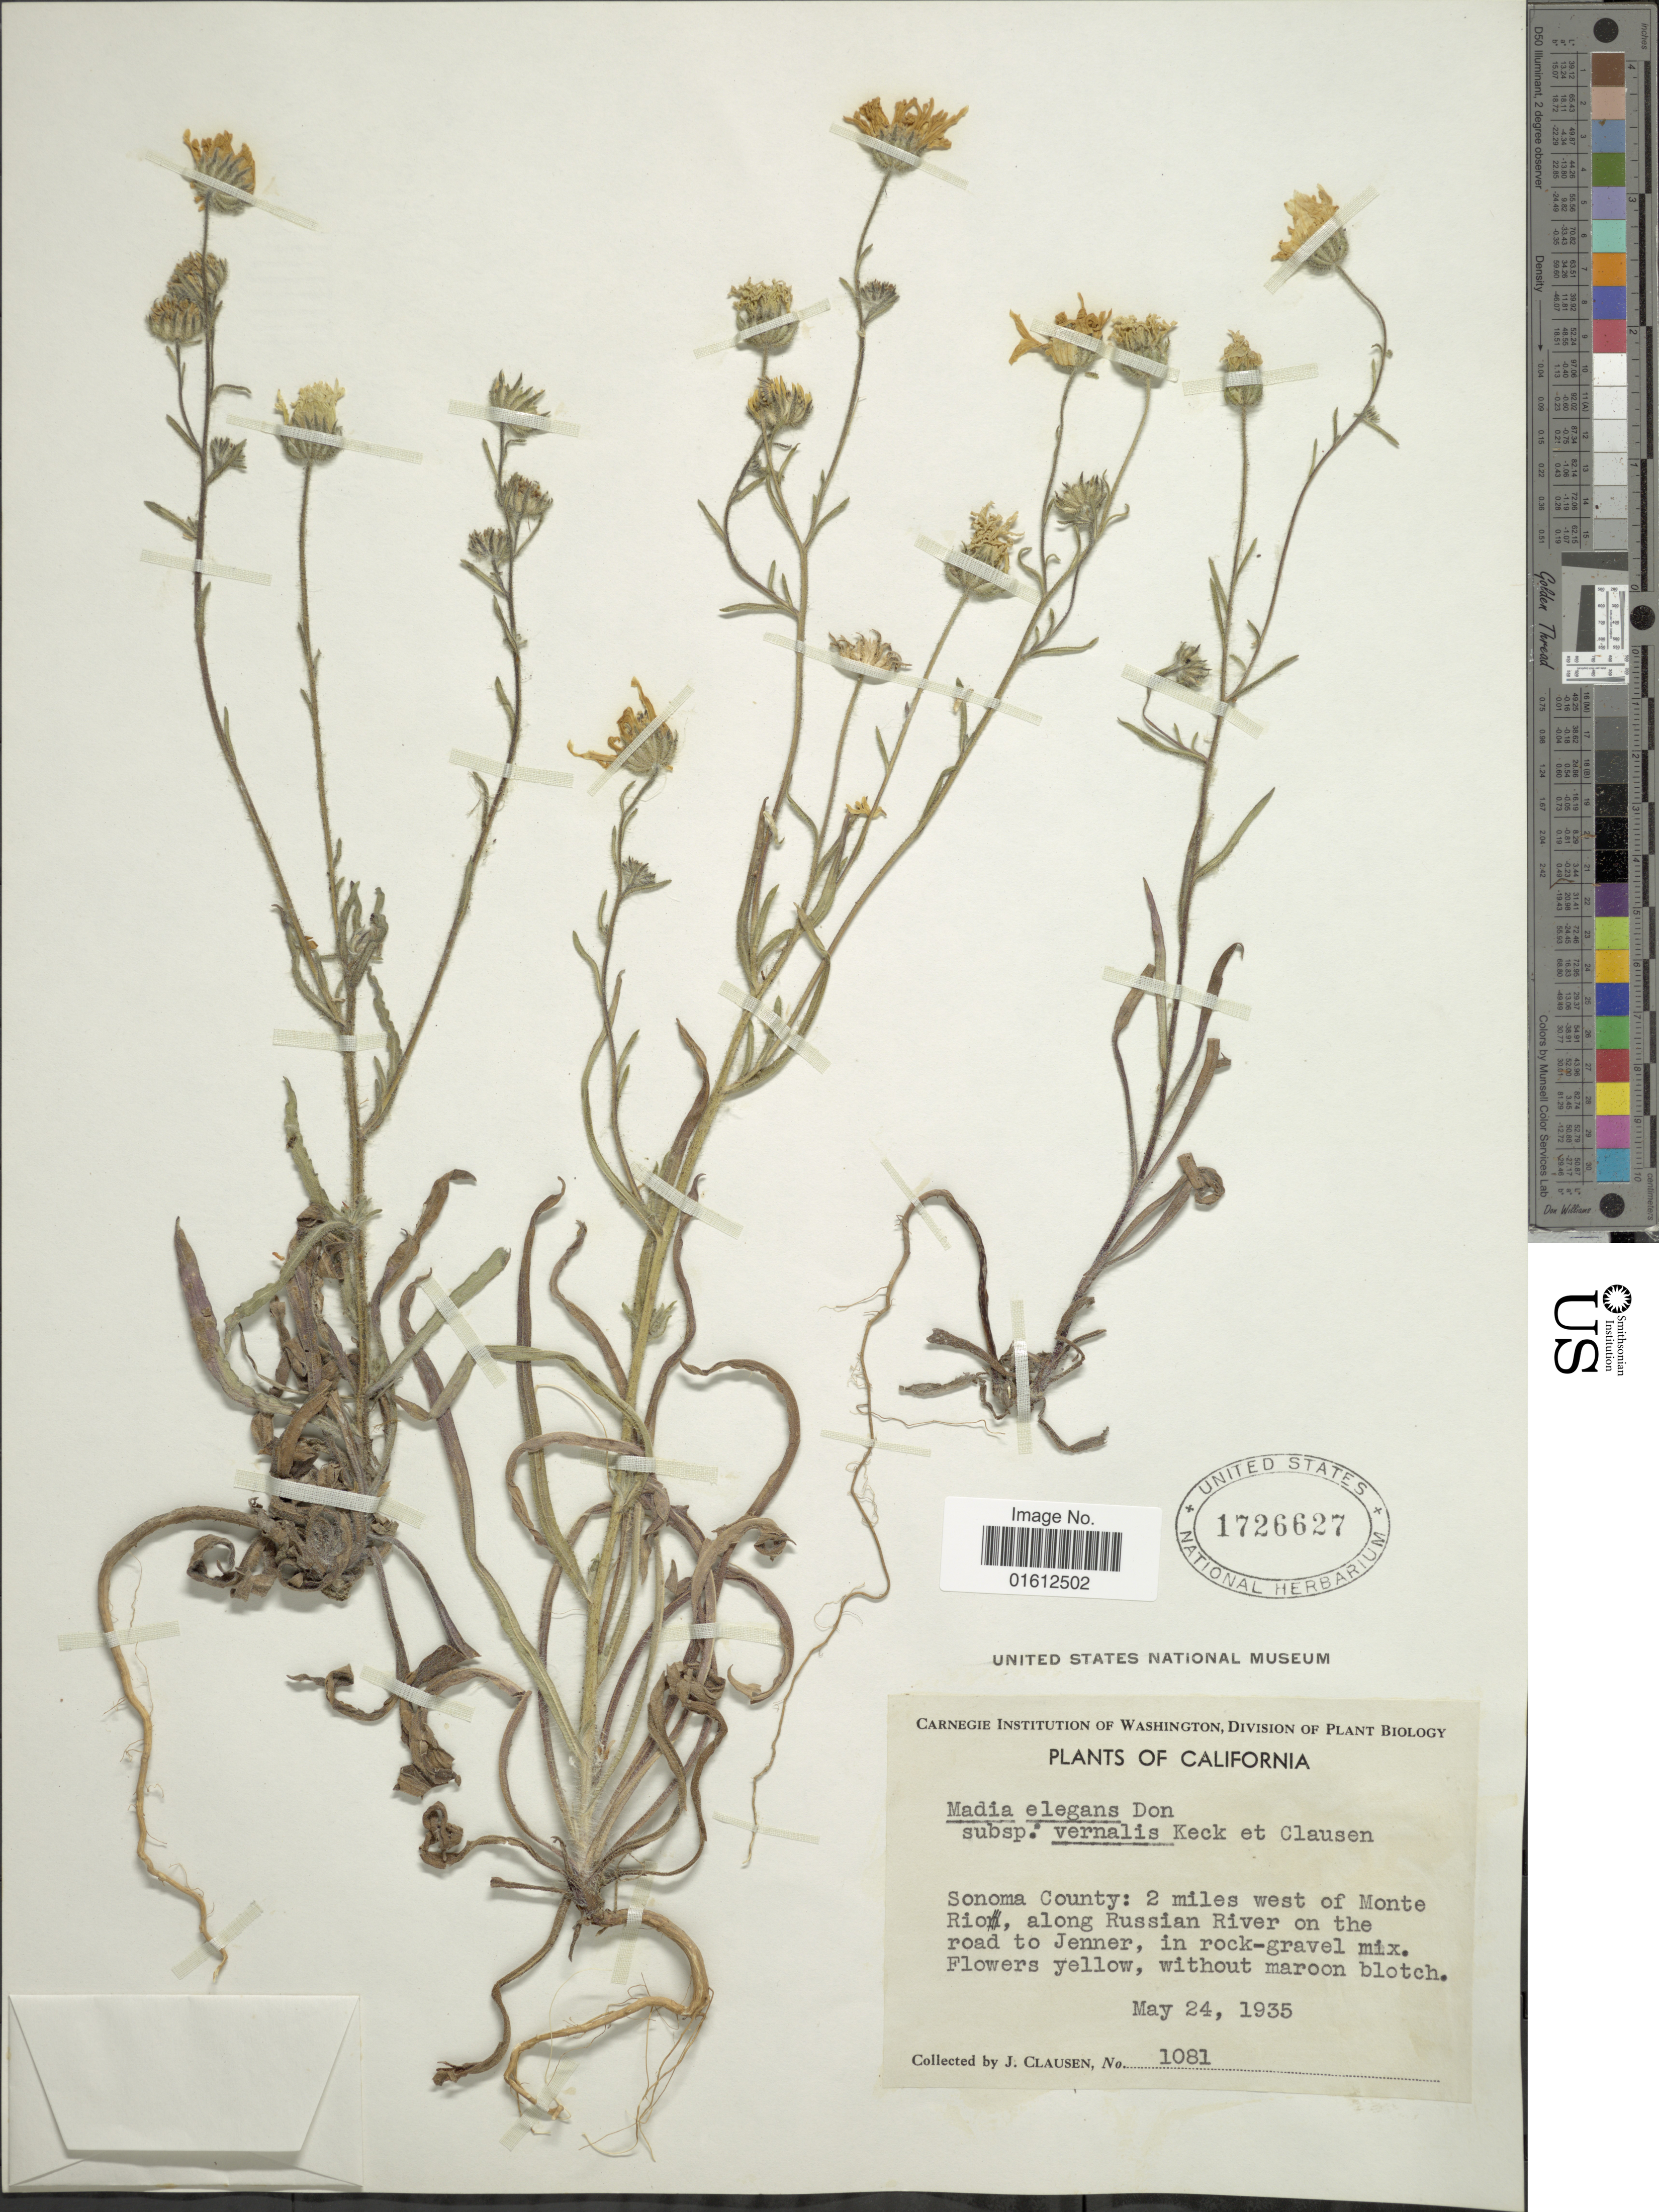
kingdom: Plantae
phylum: Tracheophyta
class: Magnoliopsida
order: Asterales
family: Asteraceae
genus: Madia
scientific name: Madia elegans subsp. vernalis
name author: D.D. Keck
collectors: J. Clausen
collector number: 1081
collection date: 1935-05-24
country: United States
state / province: California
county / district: Sonoma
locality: Sonoma County: 2 miles west of Monte Rio, along Russian River on the road to Jenner, in rock-gravel mix.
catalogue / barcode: US 1726627